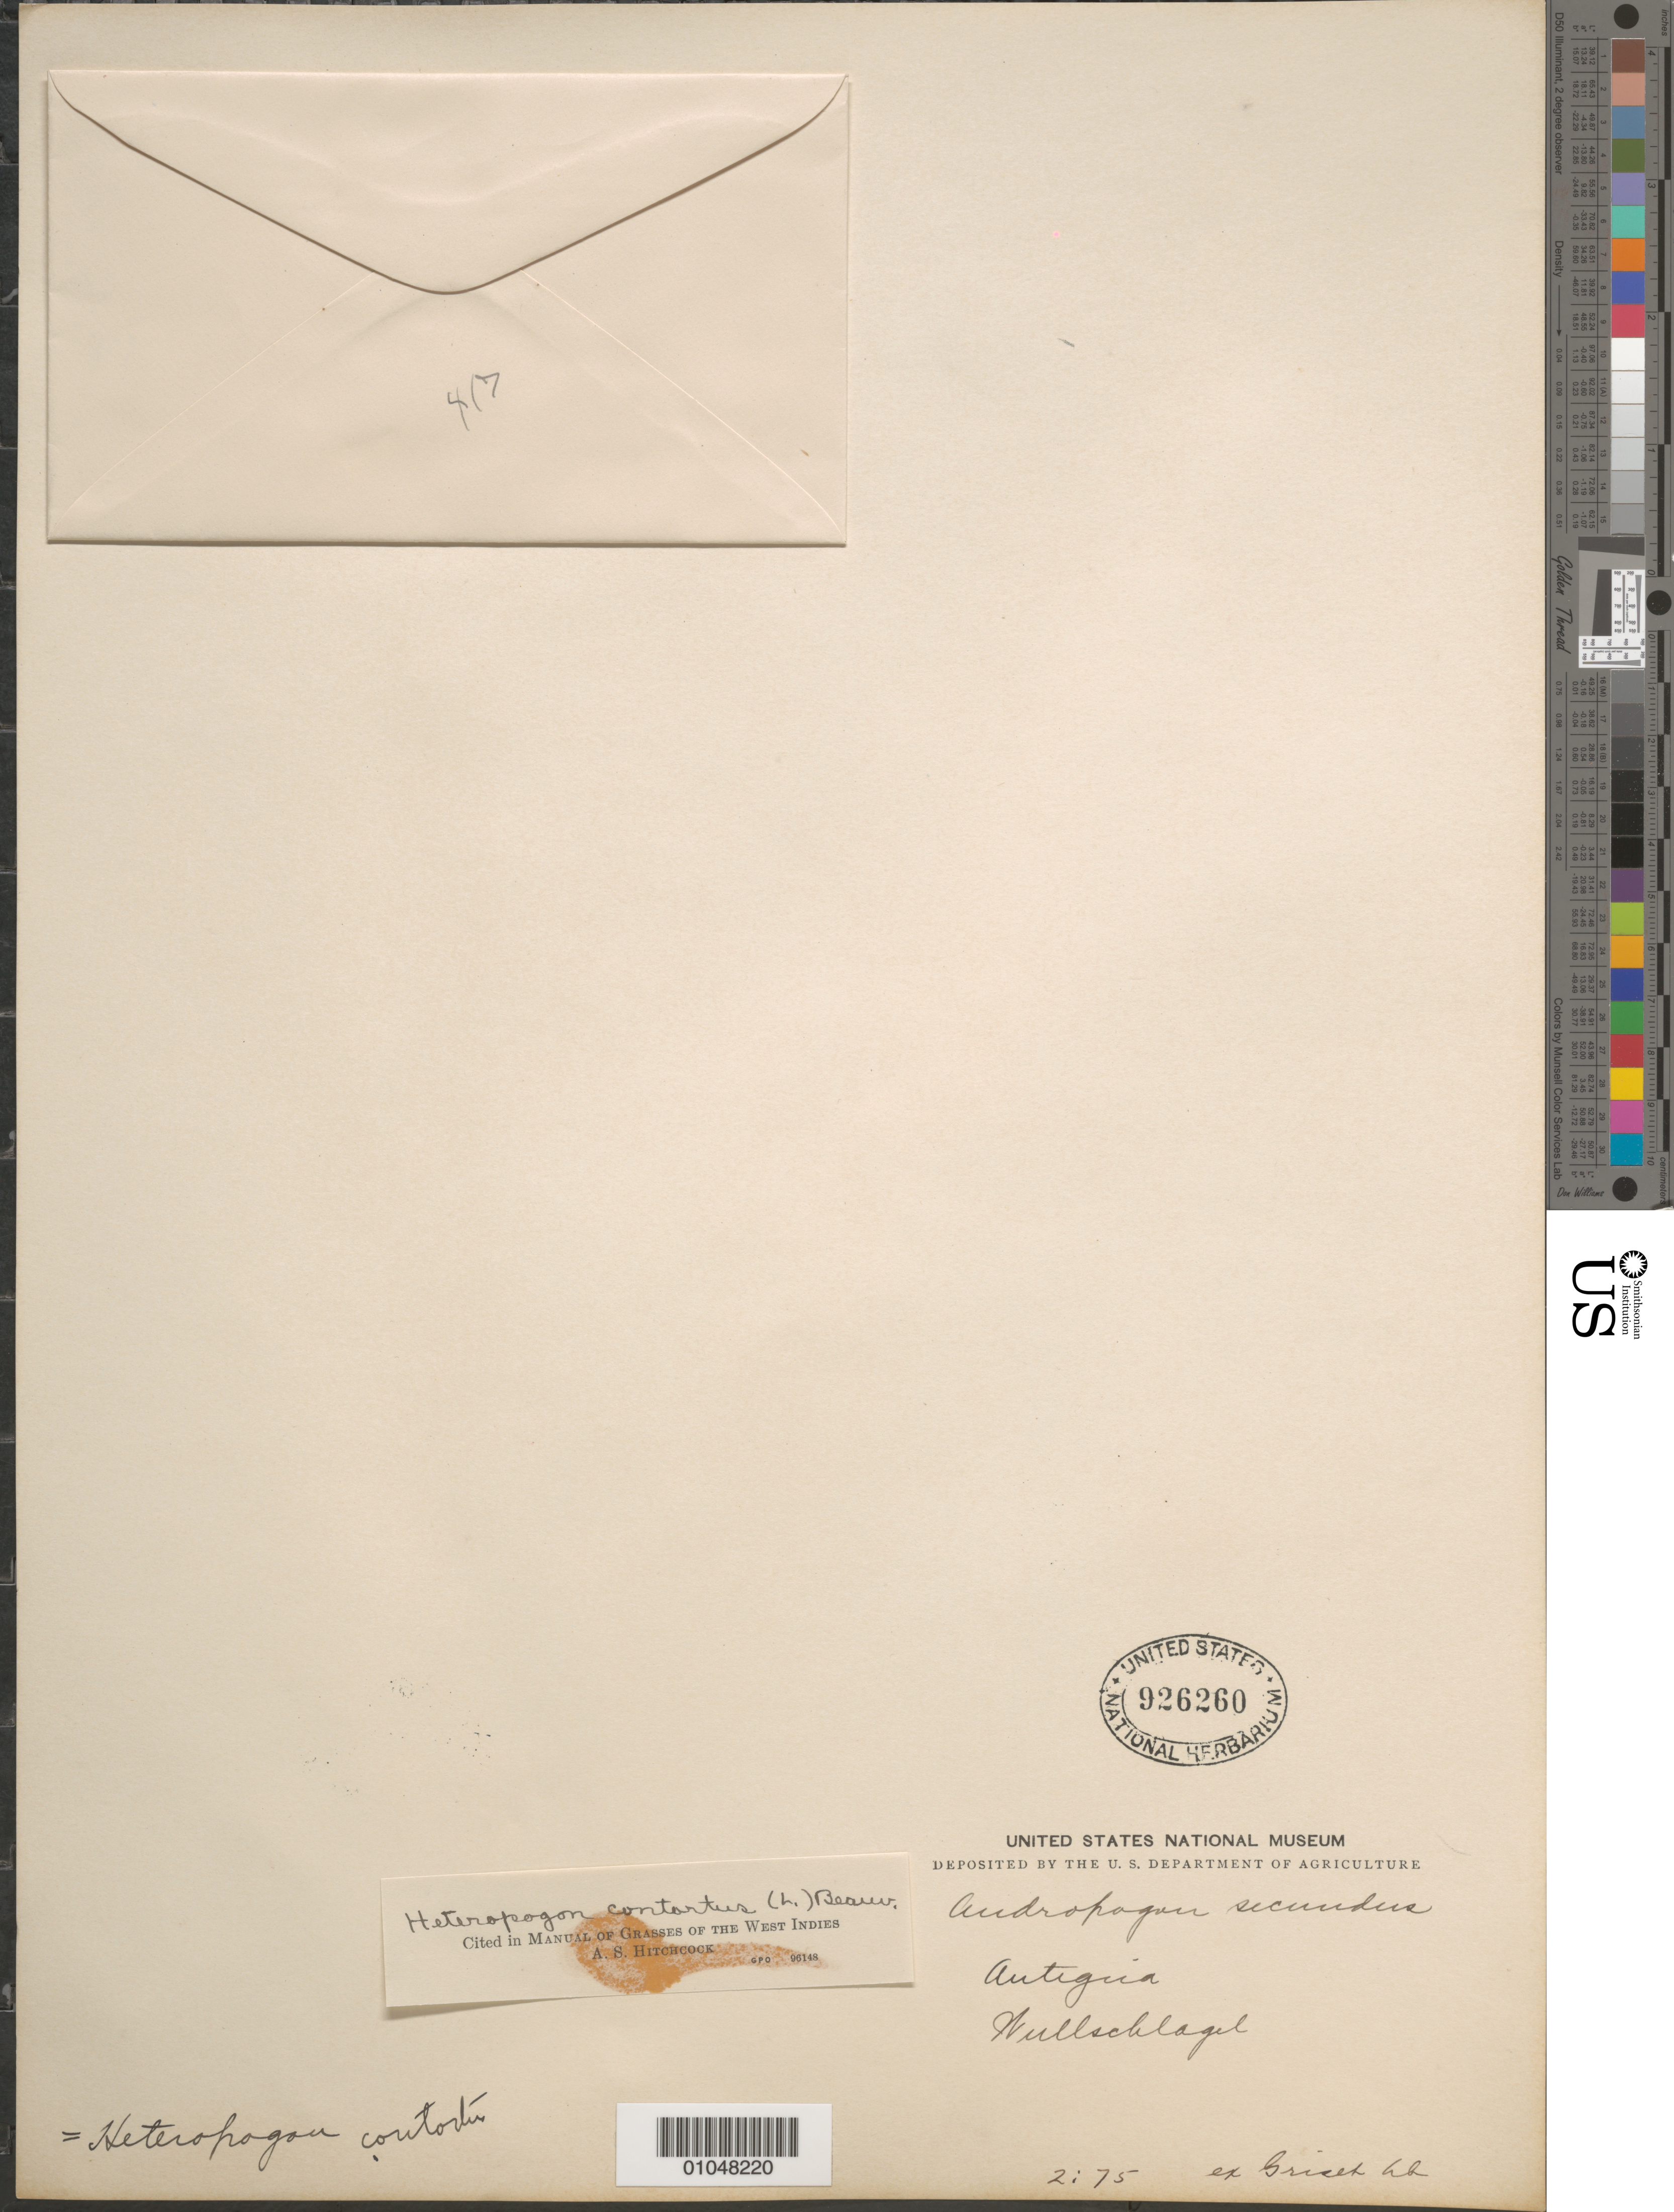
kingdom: Plantae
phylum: Tracheophyta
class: Liliopsida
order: Poales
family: Poaceae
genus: Heteropogon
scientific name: Heteropogon contortus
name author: (L.) P. Beauv. ex Roem. & Schult.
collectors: H. R. Wullschlaegel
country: Antigua and Barbuda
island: Antigua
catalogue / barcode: US 926260